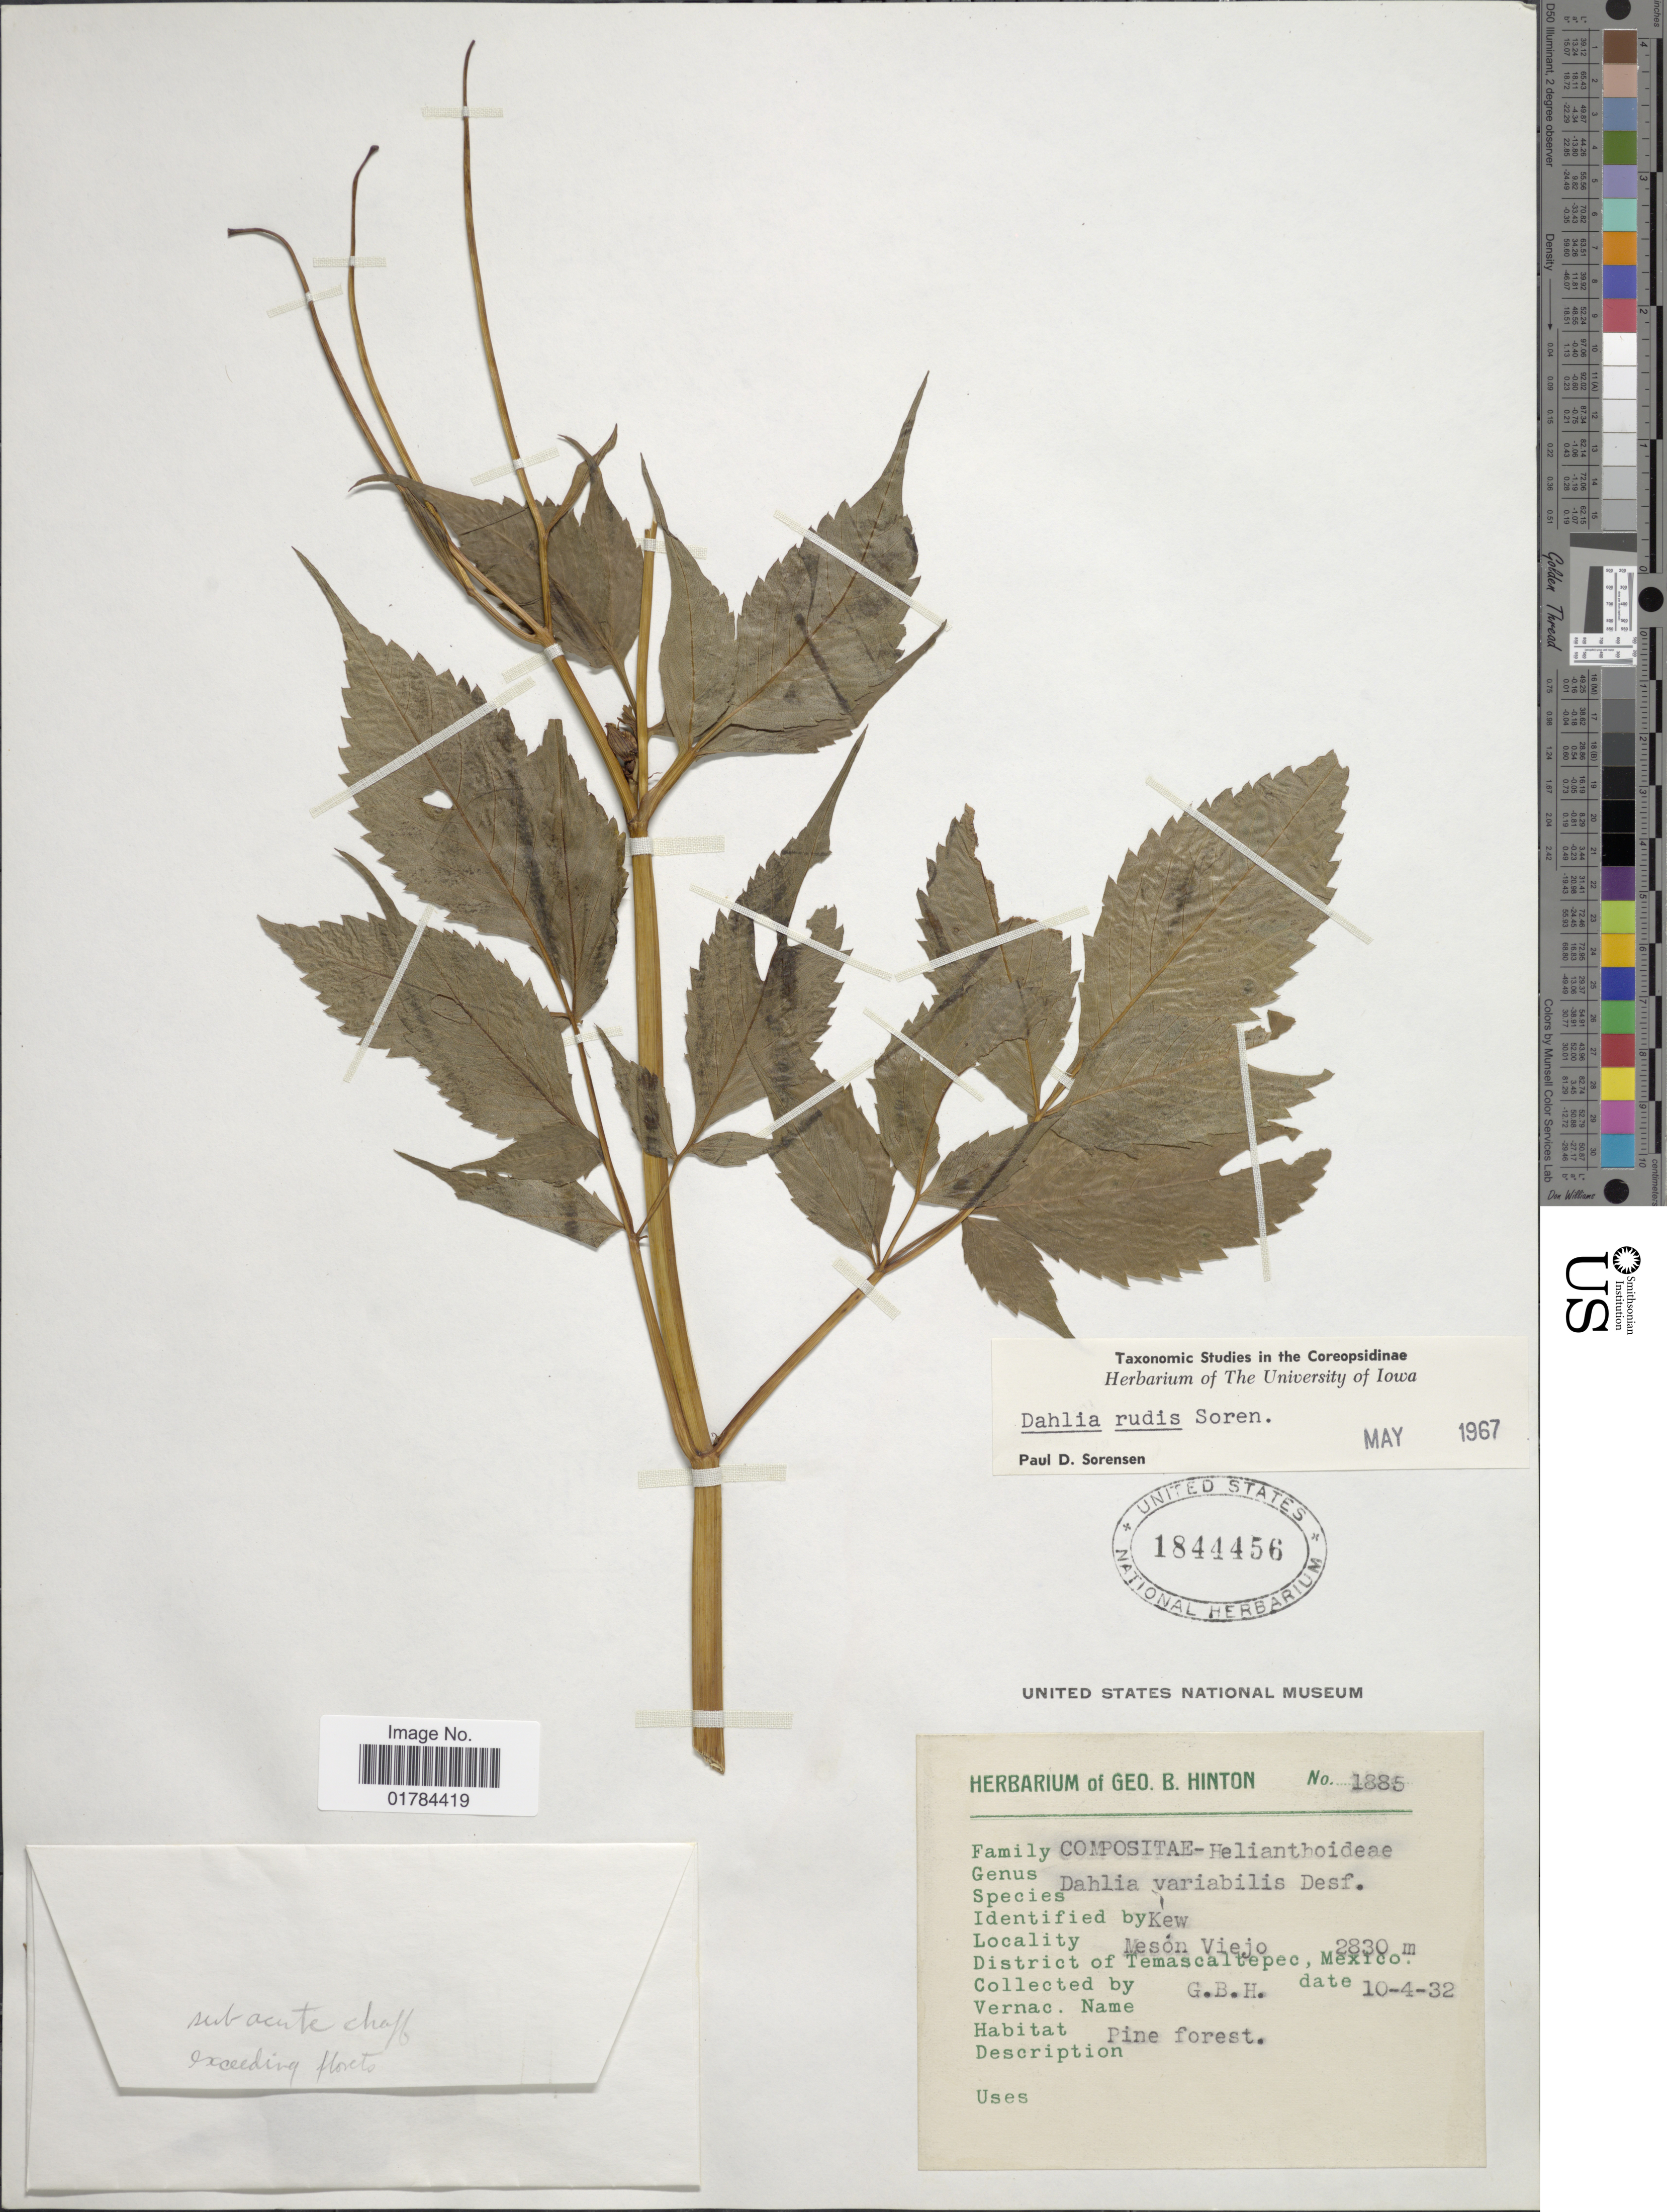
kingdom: Plantae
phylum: Tracheophyta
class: Magnoliopsida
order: Asterales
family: Asteraceae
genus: Dahlia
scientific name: Dahlia rudis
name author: P.D. Sørensen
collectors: G. B. Hinton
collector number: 1885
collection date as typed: Transcribed d/m/y: 4/10/32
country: Mexico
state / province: México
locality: Meson Viejo, District of Temascaltepec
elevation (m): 2830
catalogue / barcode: US 1844456